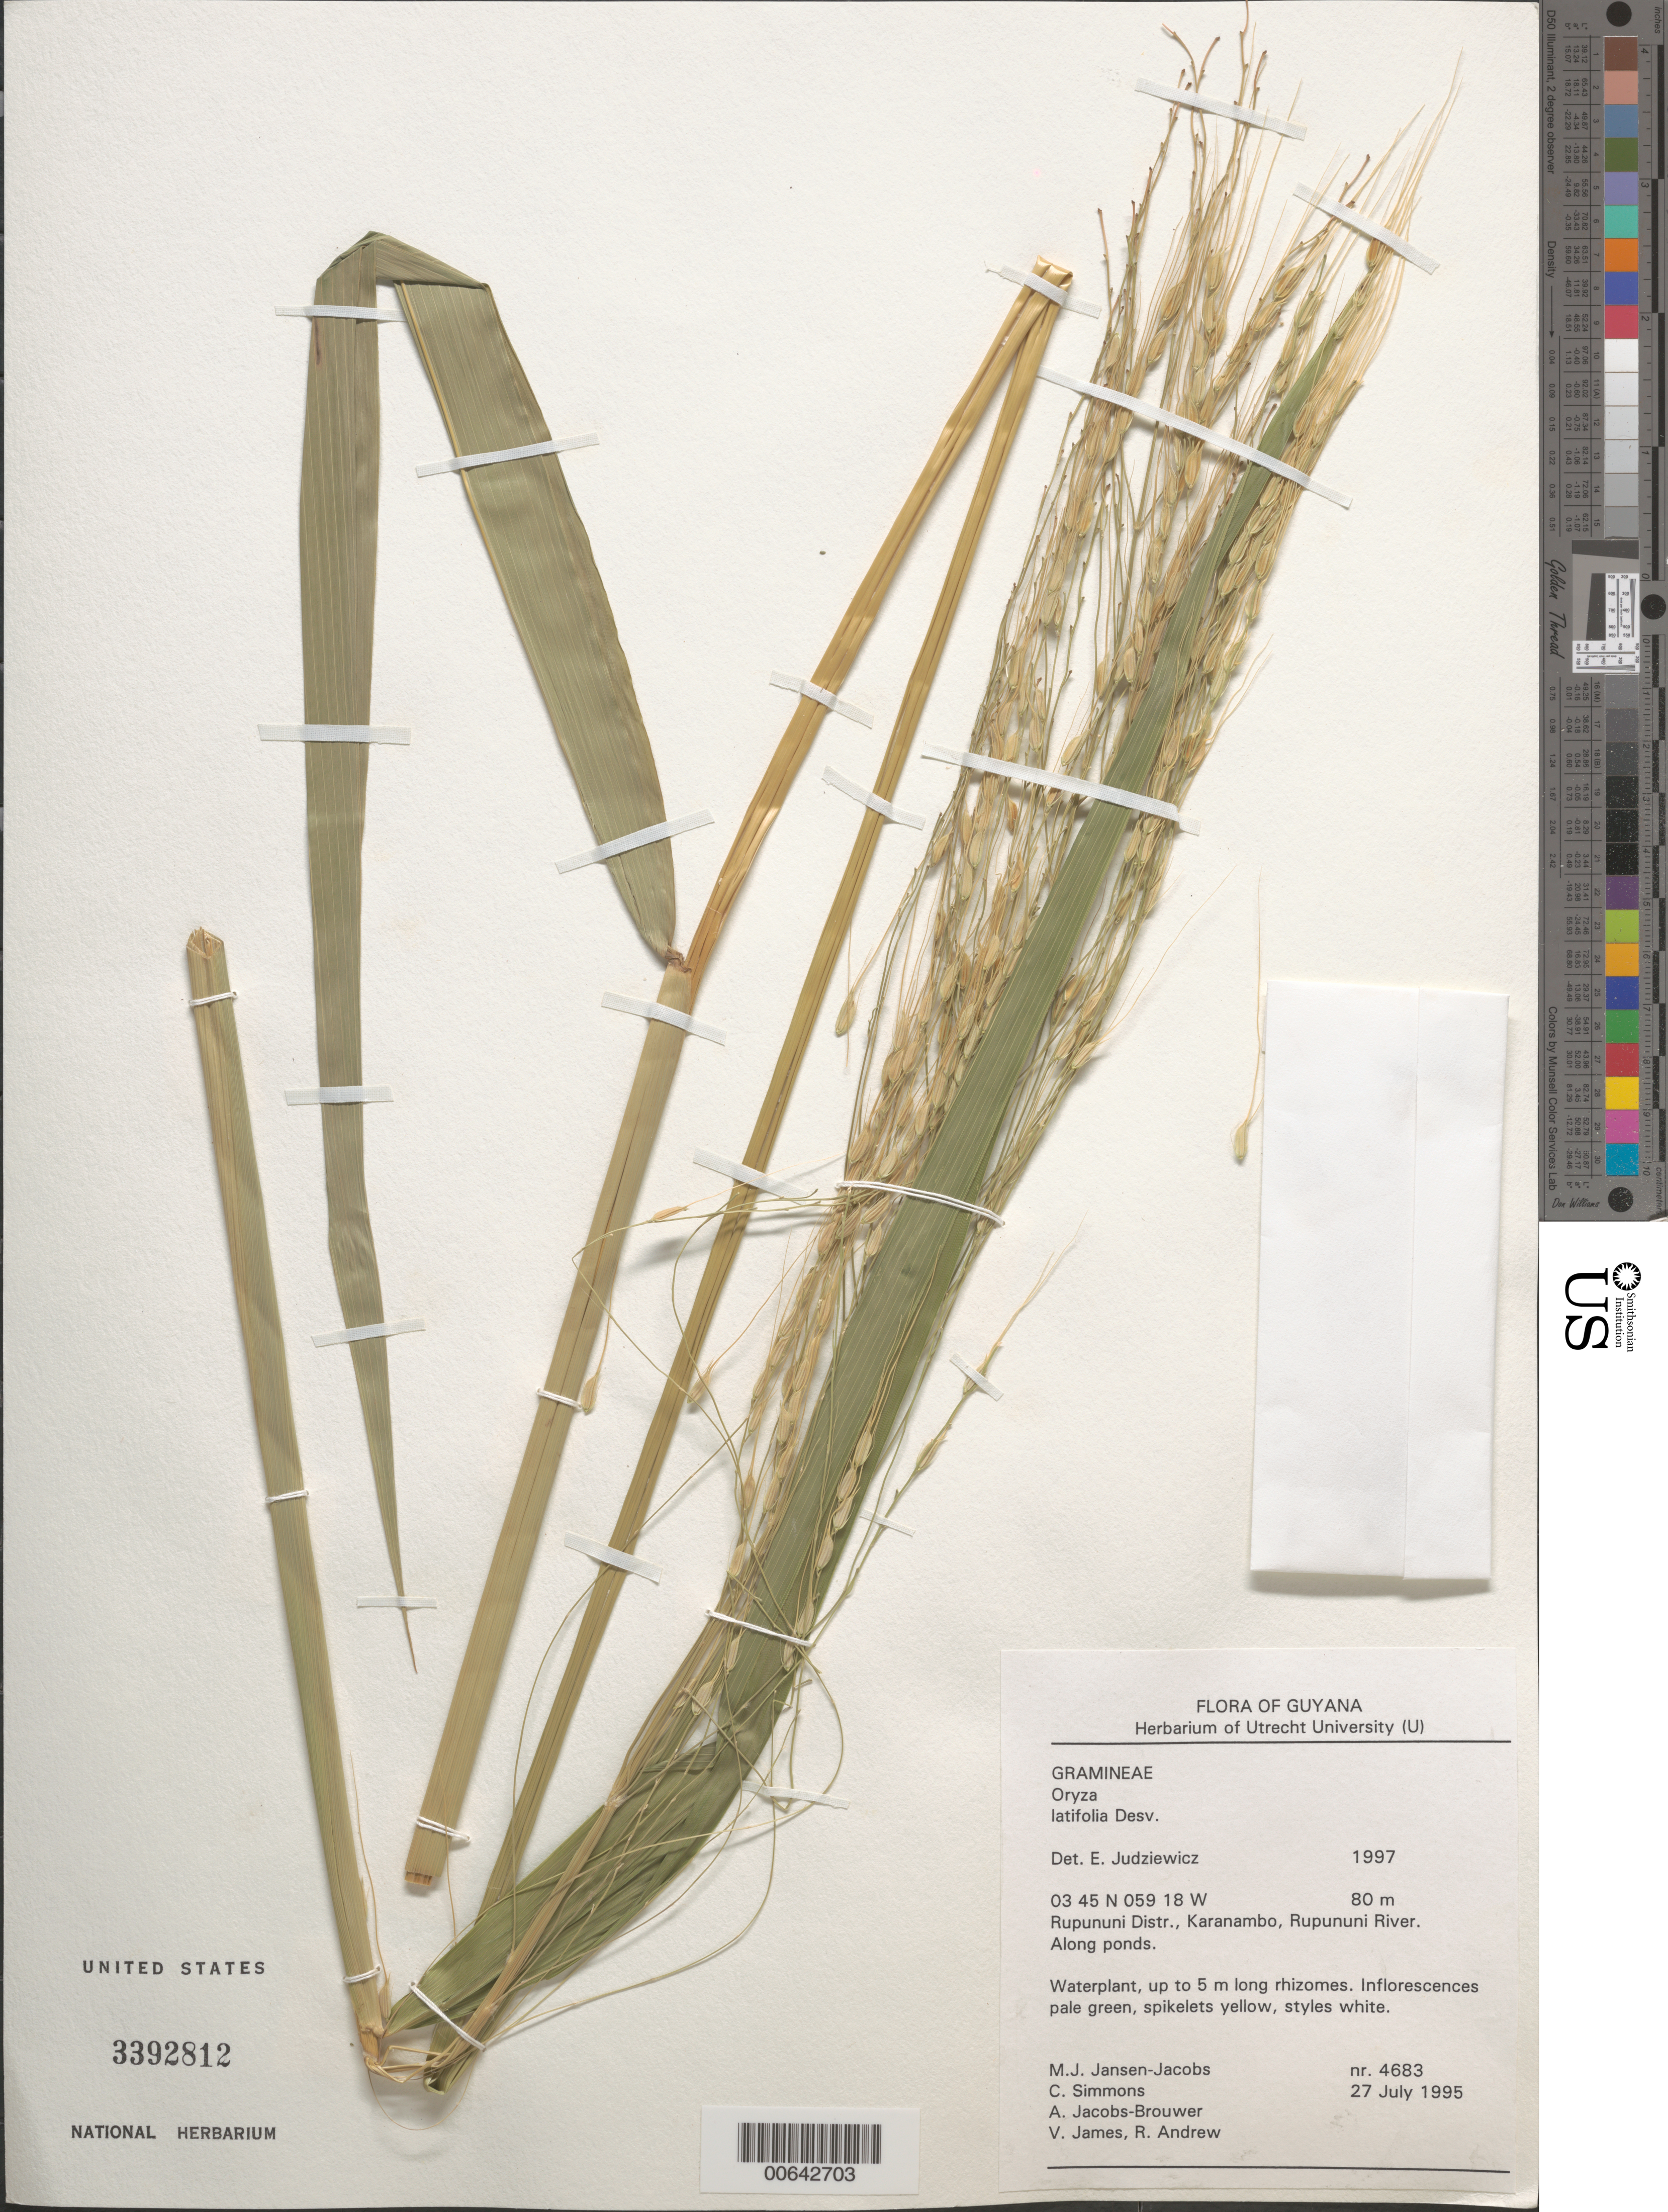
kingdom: Plantae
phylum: Tracheophyta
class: Liliopsida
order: Poales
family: Poaceae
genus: Oryza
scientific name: Oryza latifolia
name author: Desv.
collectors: M. J. Jansen-Jacobs, C. Simmons, A. Jacobs-Brouwer, V. James & R. Andrew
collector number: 4683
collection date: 1995-07-27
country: Guyana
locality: Rupununi Distr., Karanambo, Rupununi River.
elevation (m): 80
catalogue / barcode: US 3392812